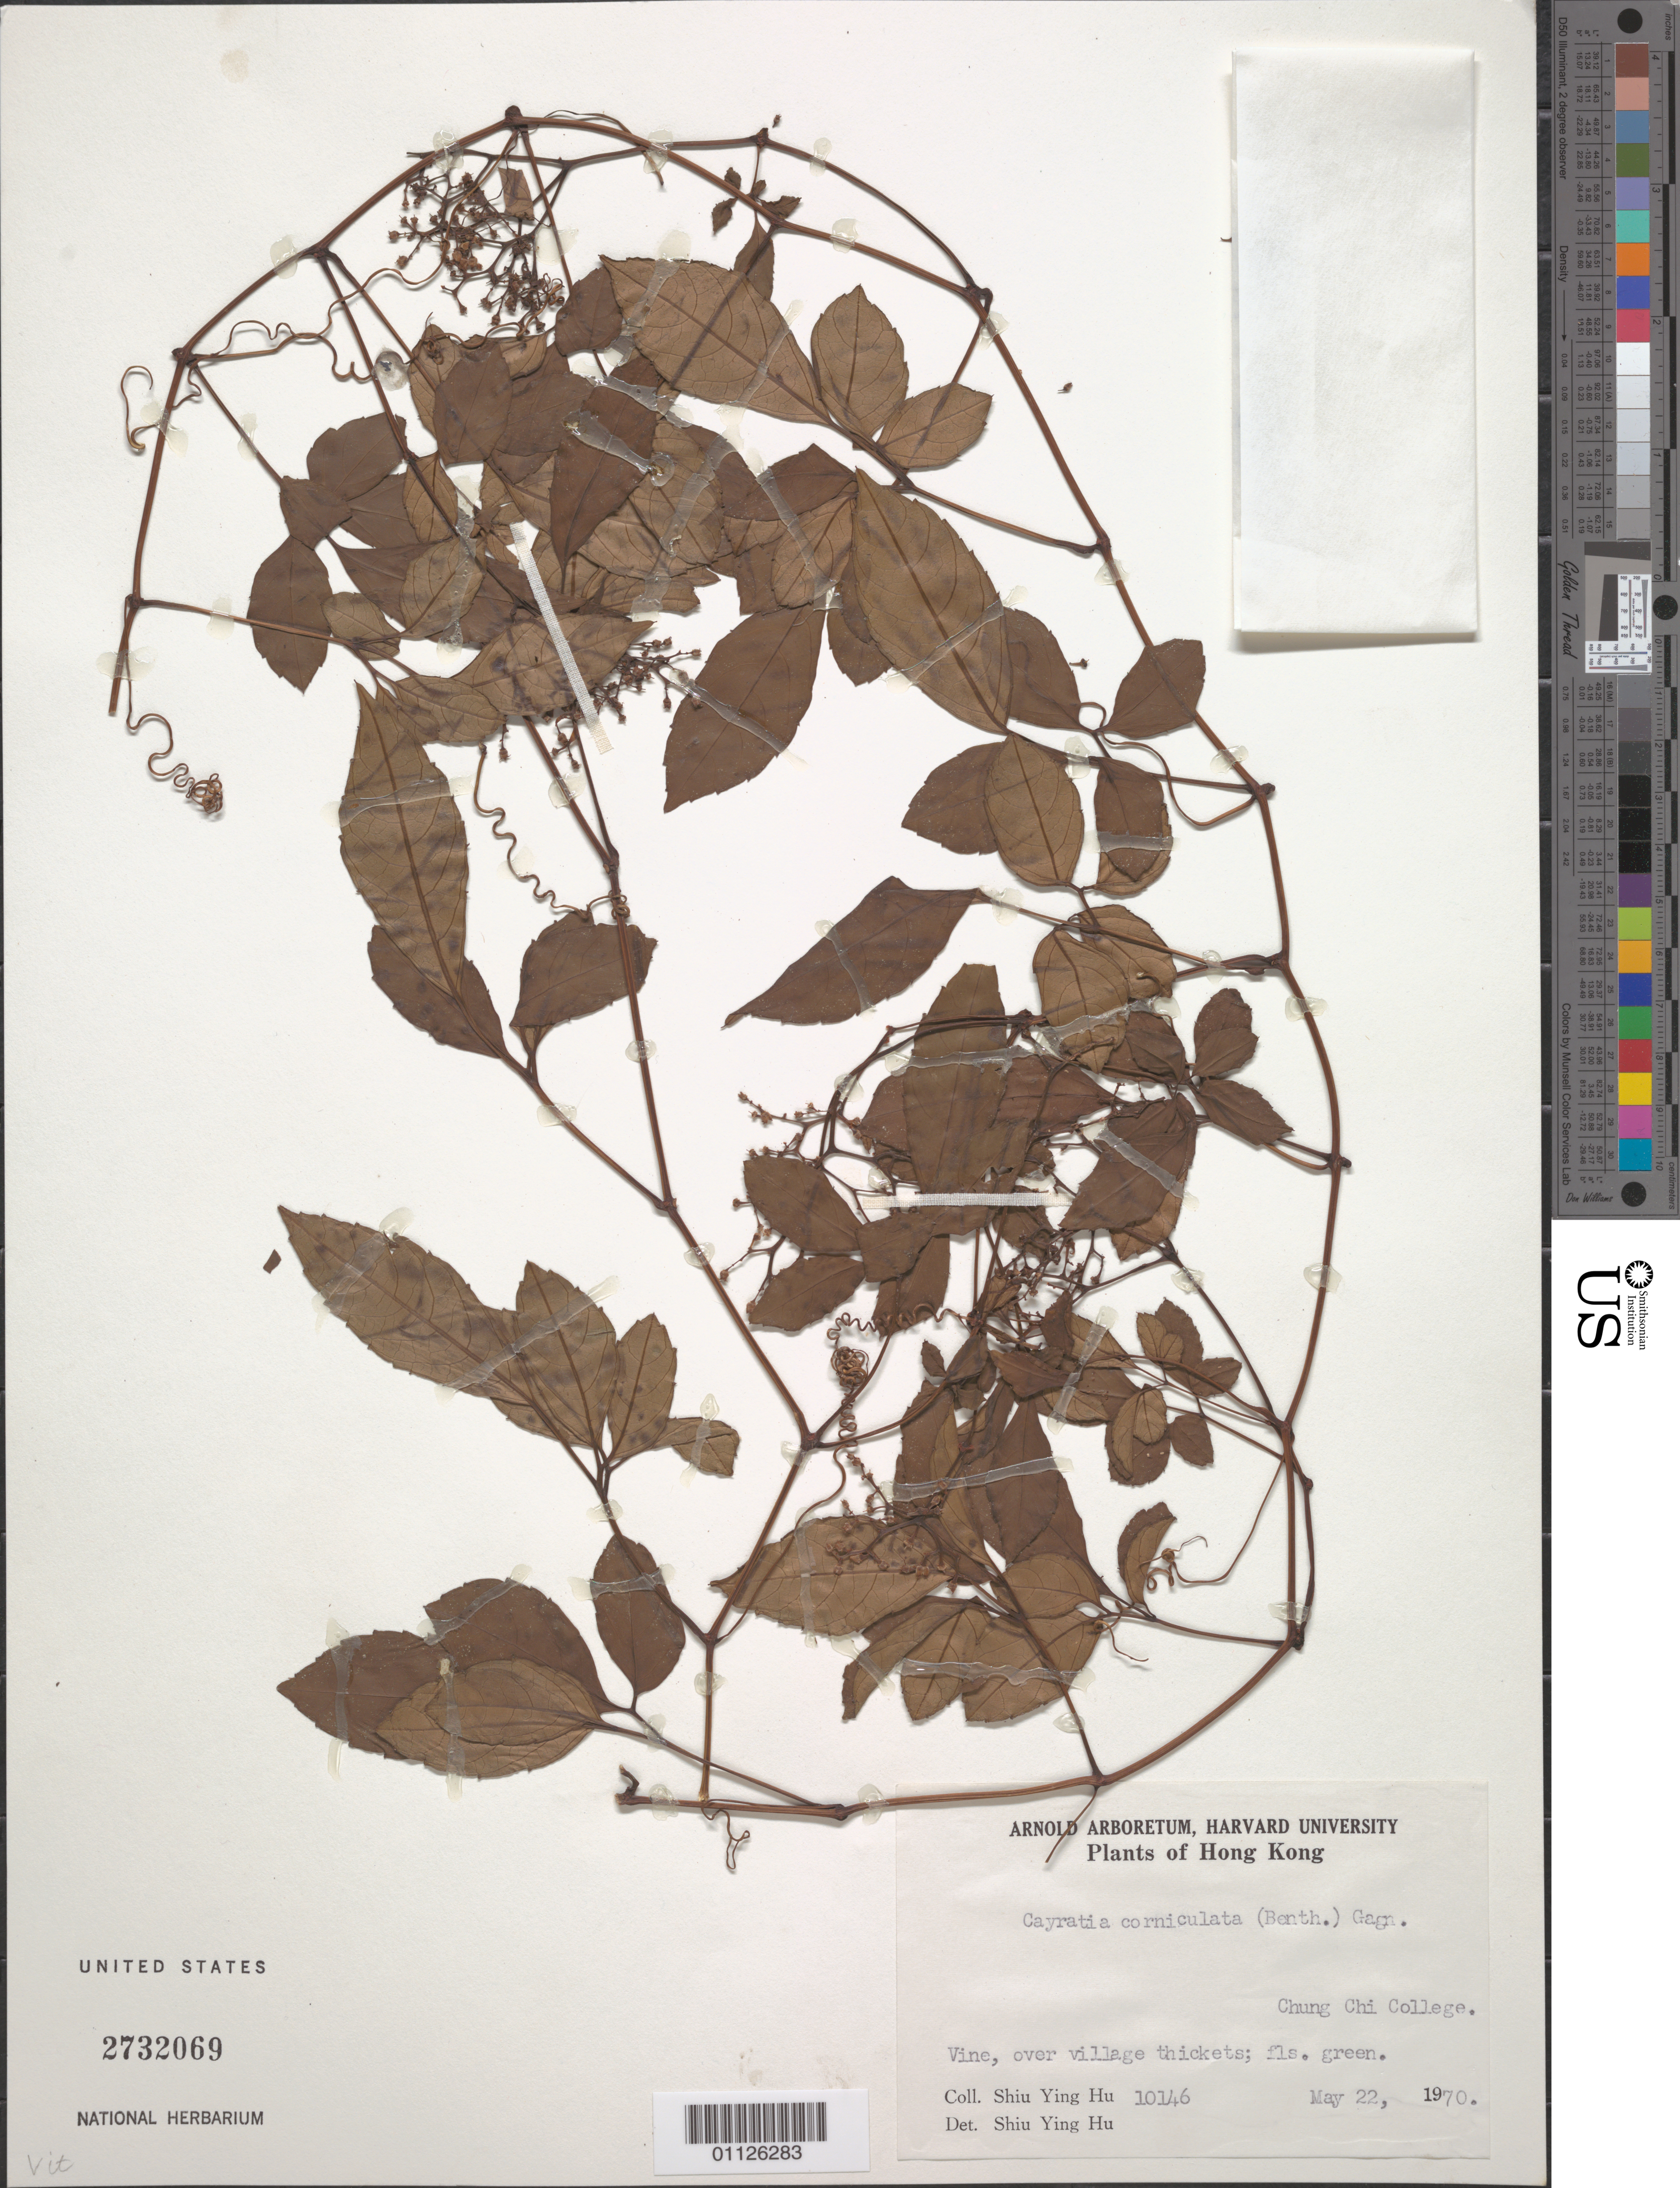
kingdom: Plantae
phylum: Tracheophyta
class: Magnoliopsida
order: Vitales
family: Vitaceae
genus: Causonis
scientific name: Causonis corniculata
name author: (Benth.) J. Wen & L.M. Lu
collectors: S. Y. Hu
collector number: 10146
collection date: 1970-05-22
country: China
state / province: Hong Kong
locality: Chung Chi College.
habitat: Vine, over village thickets.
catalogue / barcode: US 2732069